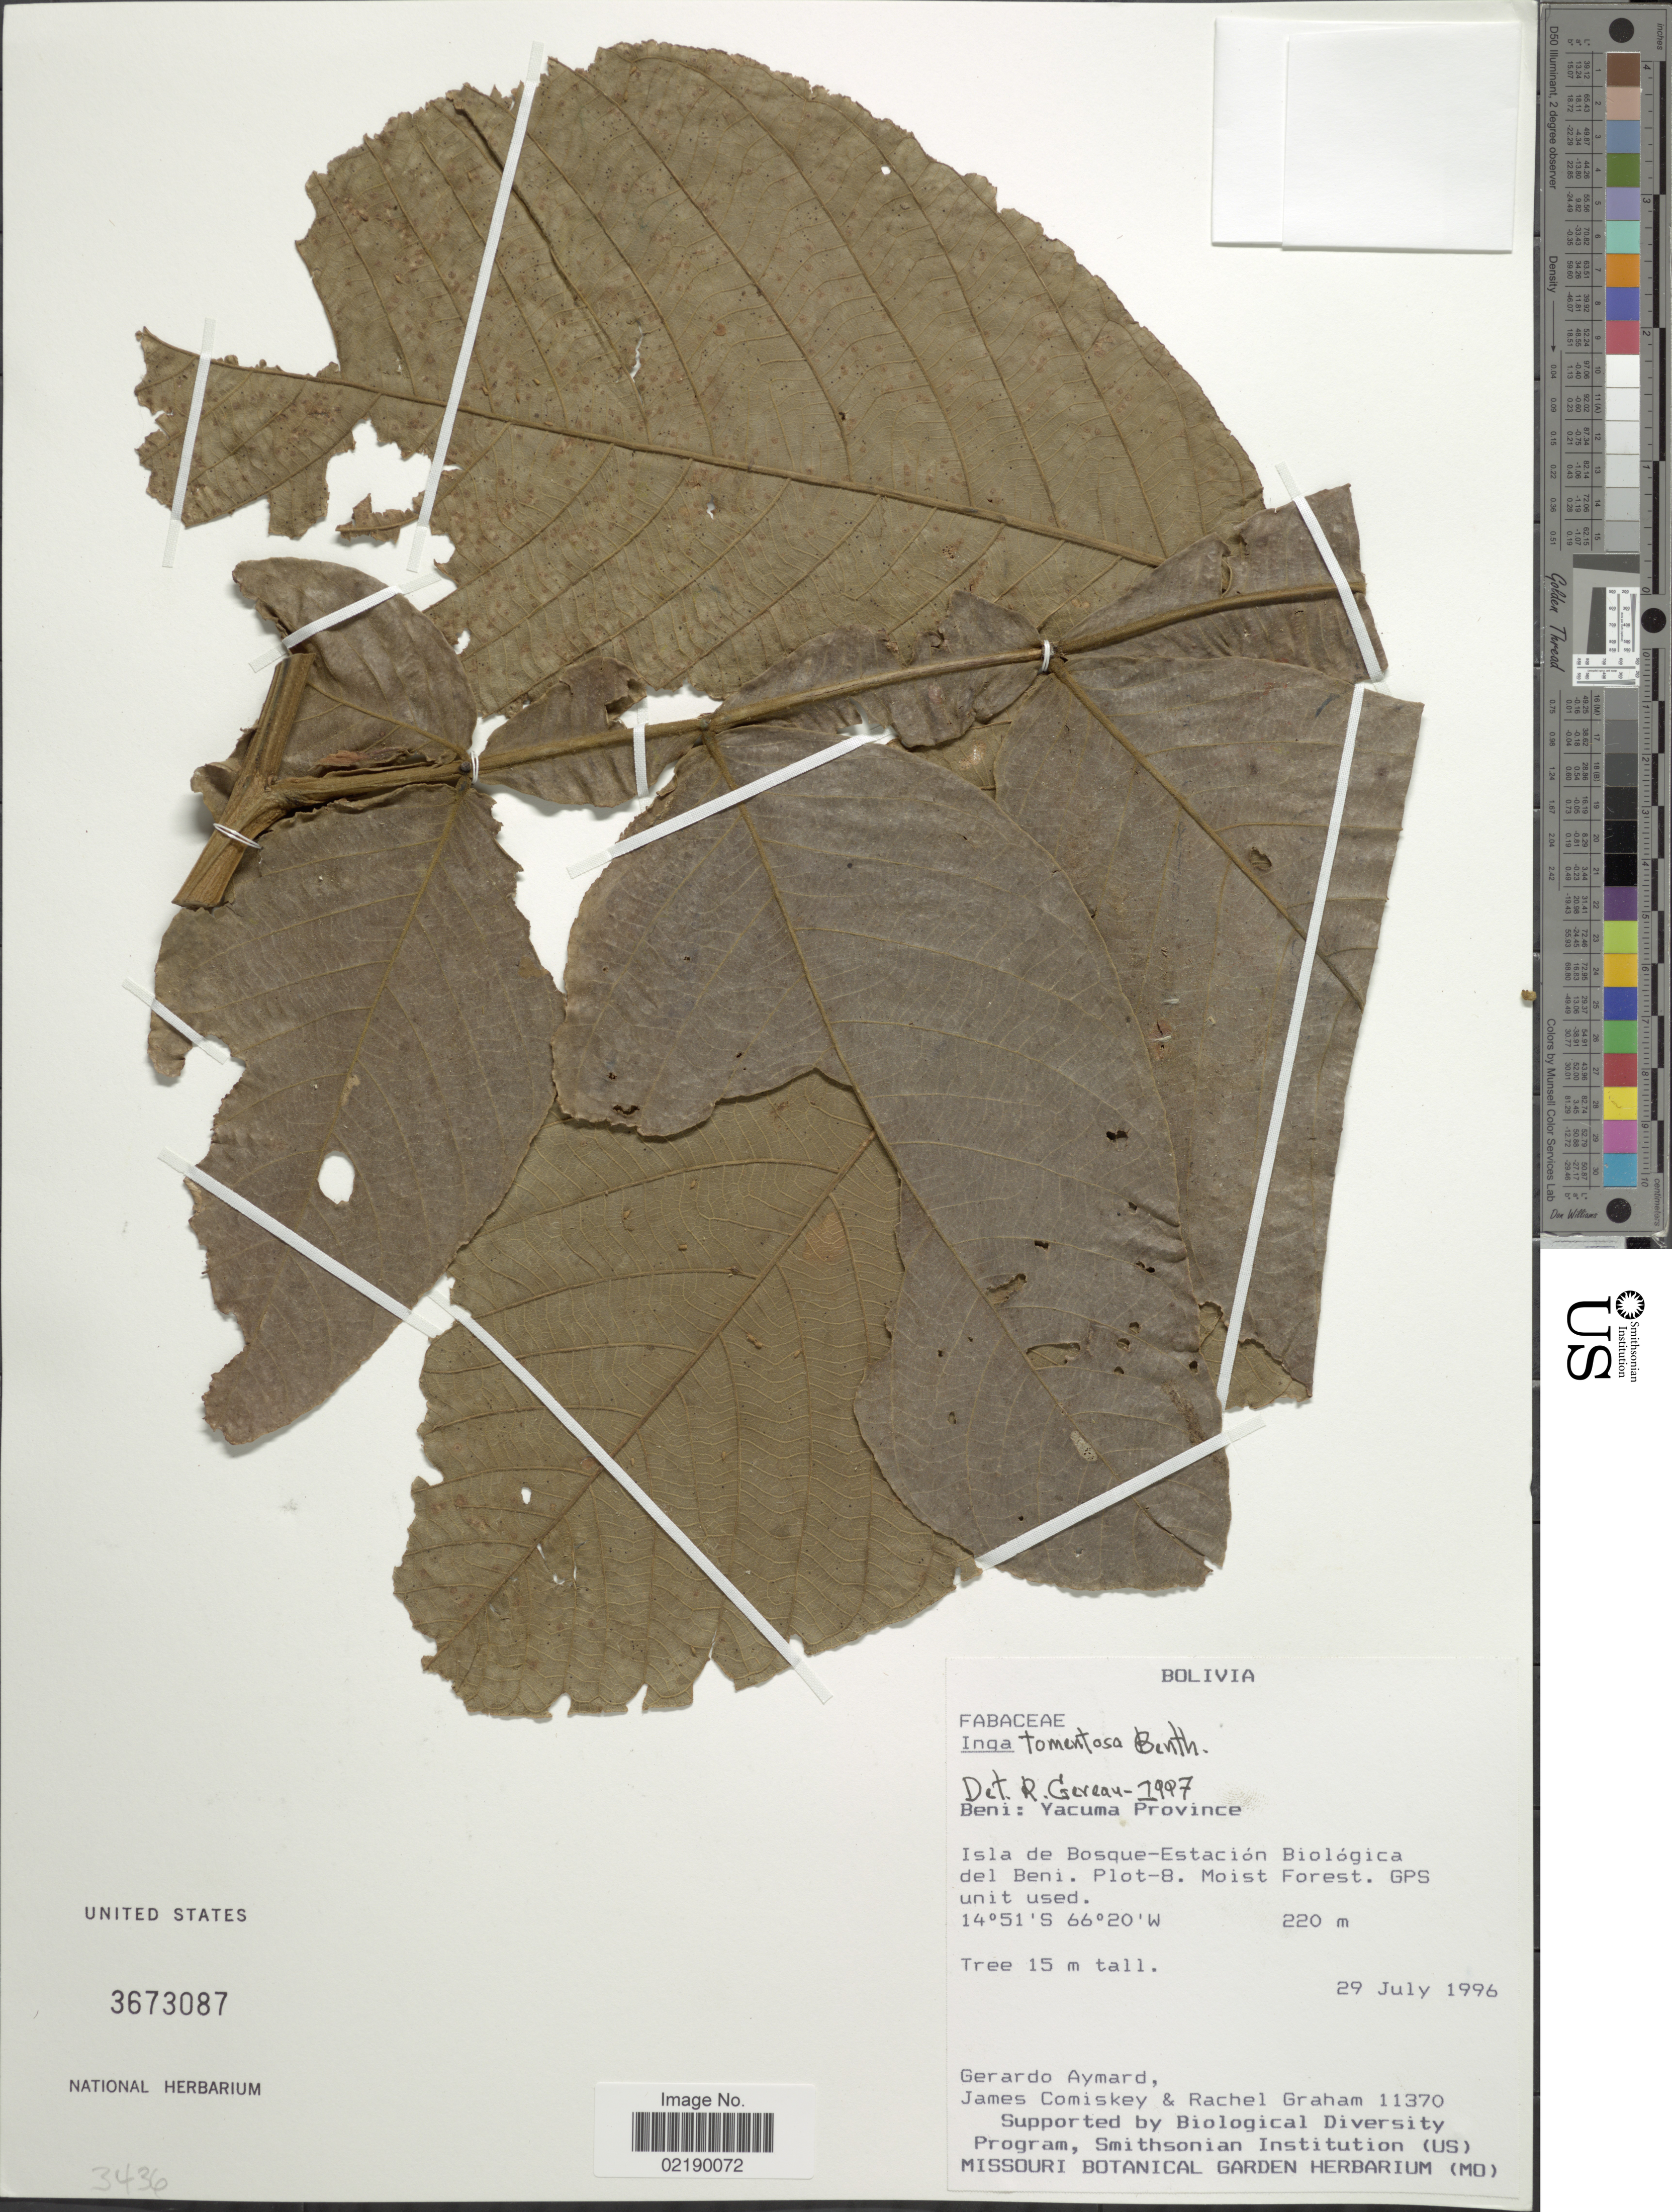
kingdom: Plantae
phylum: Tracheophyta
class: Magnoliopsida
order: Fabales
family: Fabaceae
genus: Inga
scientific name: Inga tomentosa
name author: Benth.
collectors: G. A. Aymard, J. A. Comiskey & R. Graham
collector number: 11370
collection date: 1996-07-29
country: Bolivia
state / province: Beni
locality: Yacuma Province, Isla de Bosque - Estacion Biologica del Beni. Plot - 8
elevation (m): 220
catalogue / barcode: US 3673087